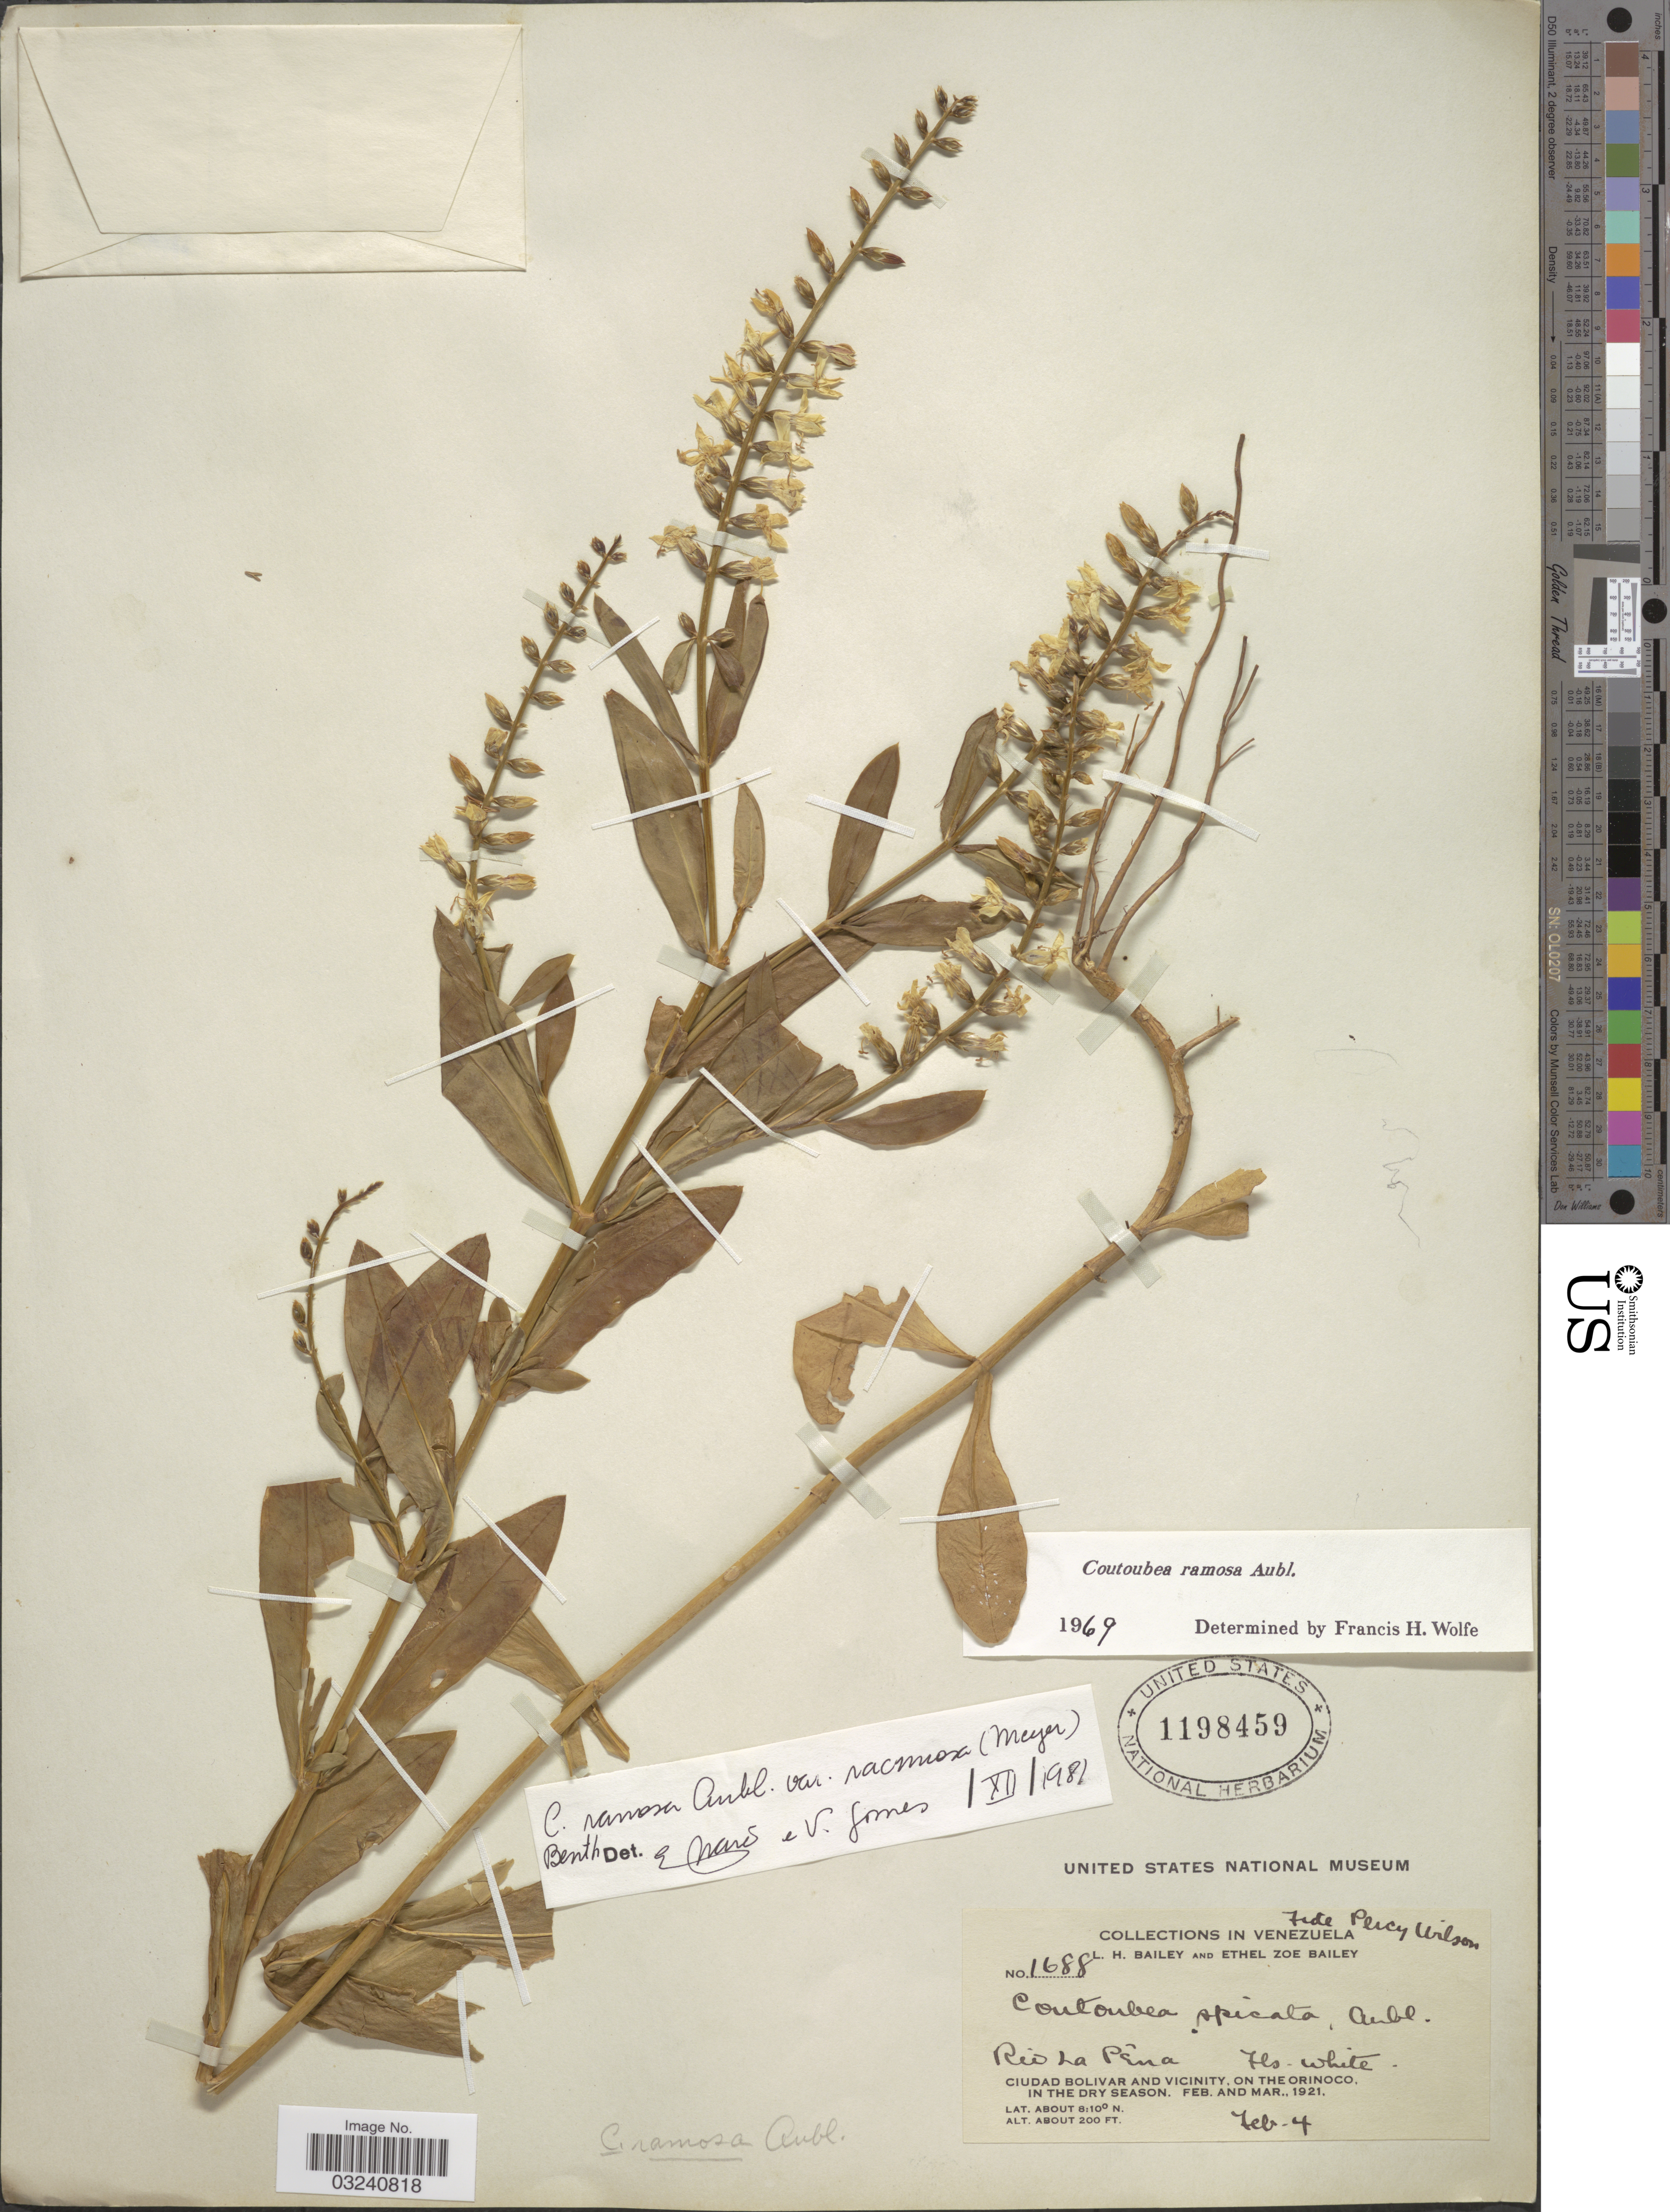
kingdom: Plantae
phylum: Tracheophyta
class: Magnoliopsida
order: Gentianales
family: Gentianaceae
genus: Coutoubea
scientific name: Coutoubea ramosa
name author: Aubl.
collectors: L. H. Bailey & E. Z. Bailey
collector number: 1688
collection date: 1921-02-04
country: Venezuela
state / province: Bolivar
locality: Rio La Pêna. Ciudad Bolivar and vicinity, on the Orinoco.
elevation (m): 61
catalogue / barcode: US 1198459